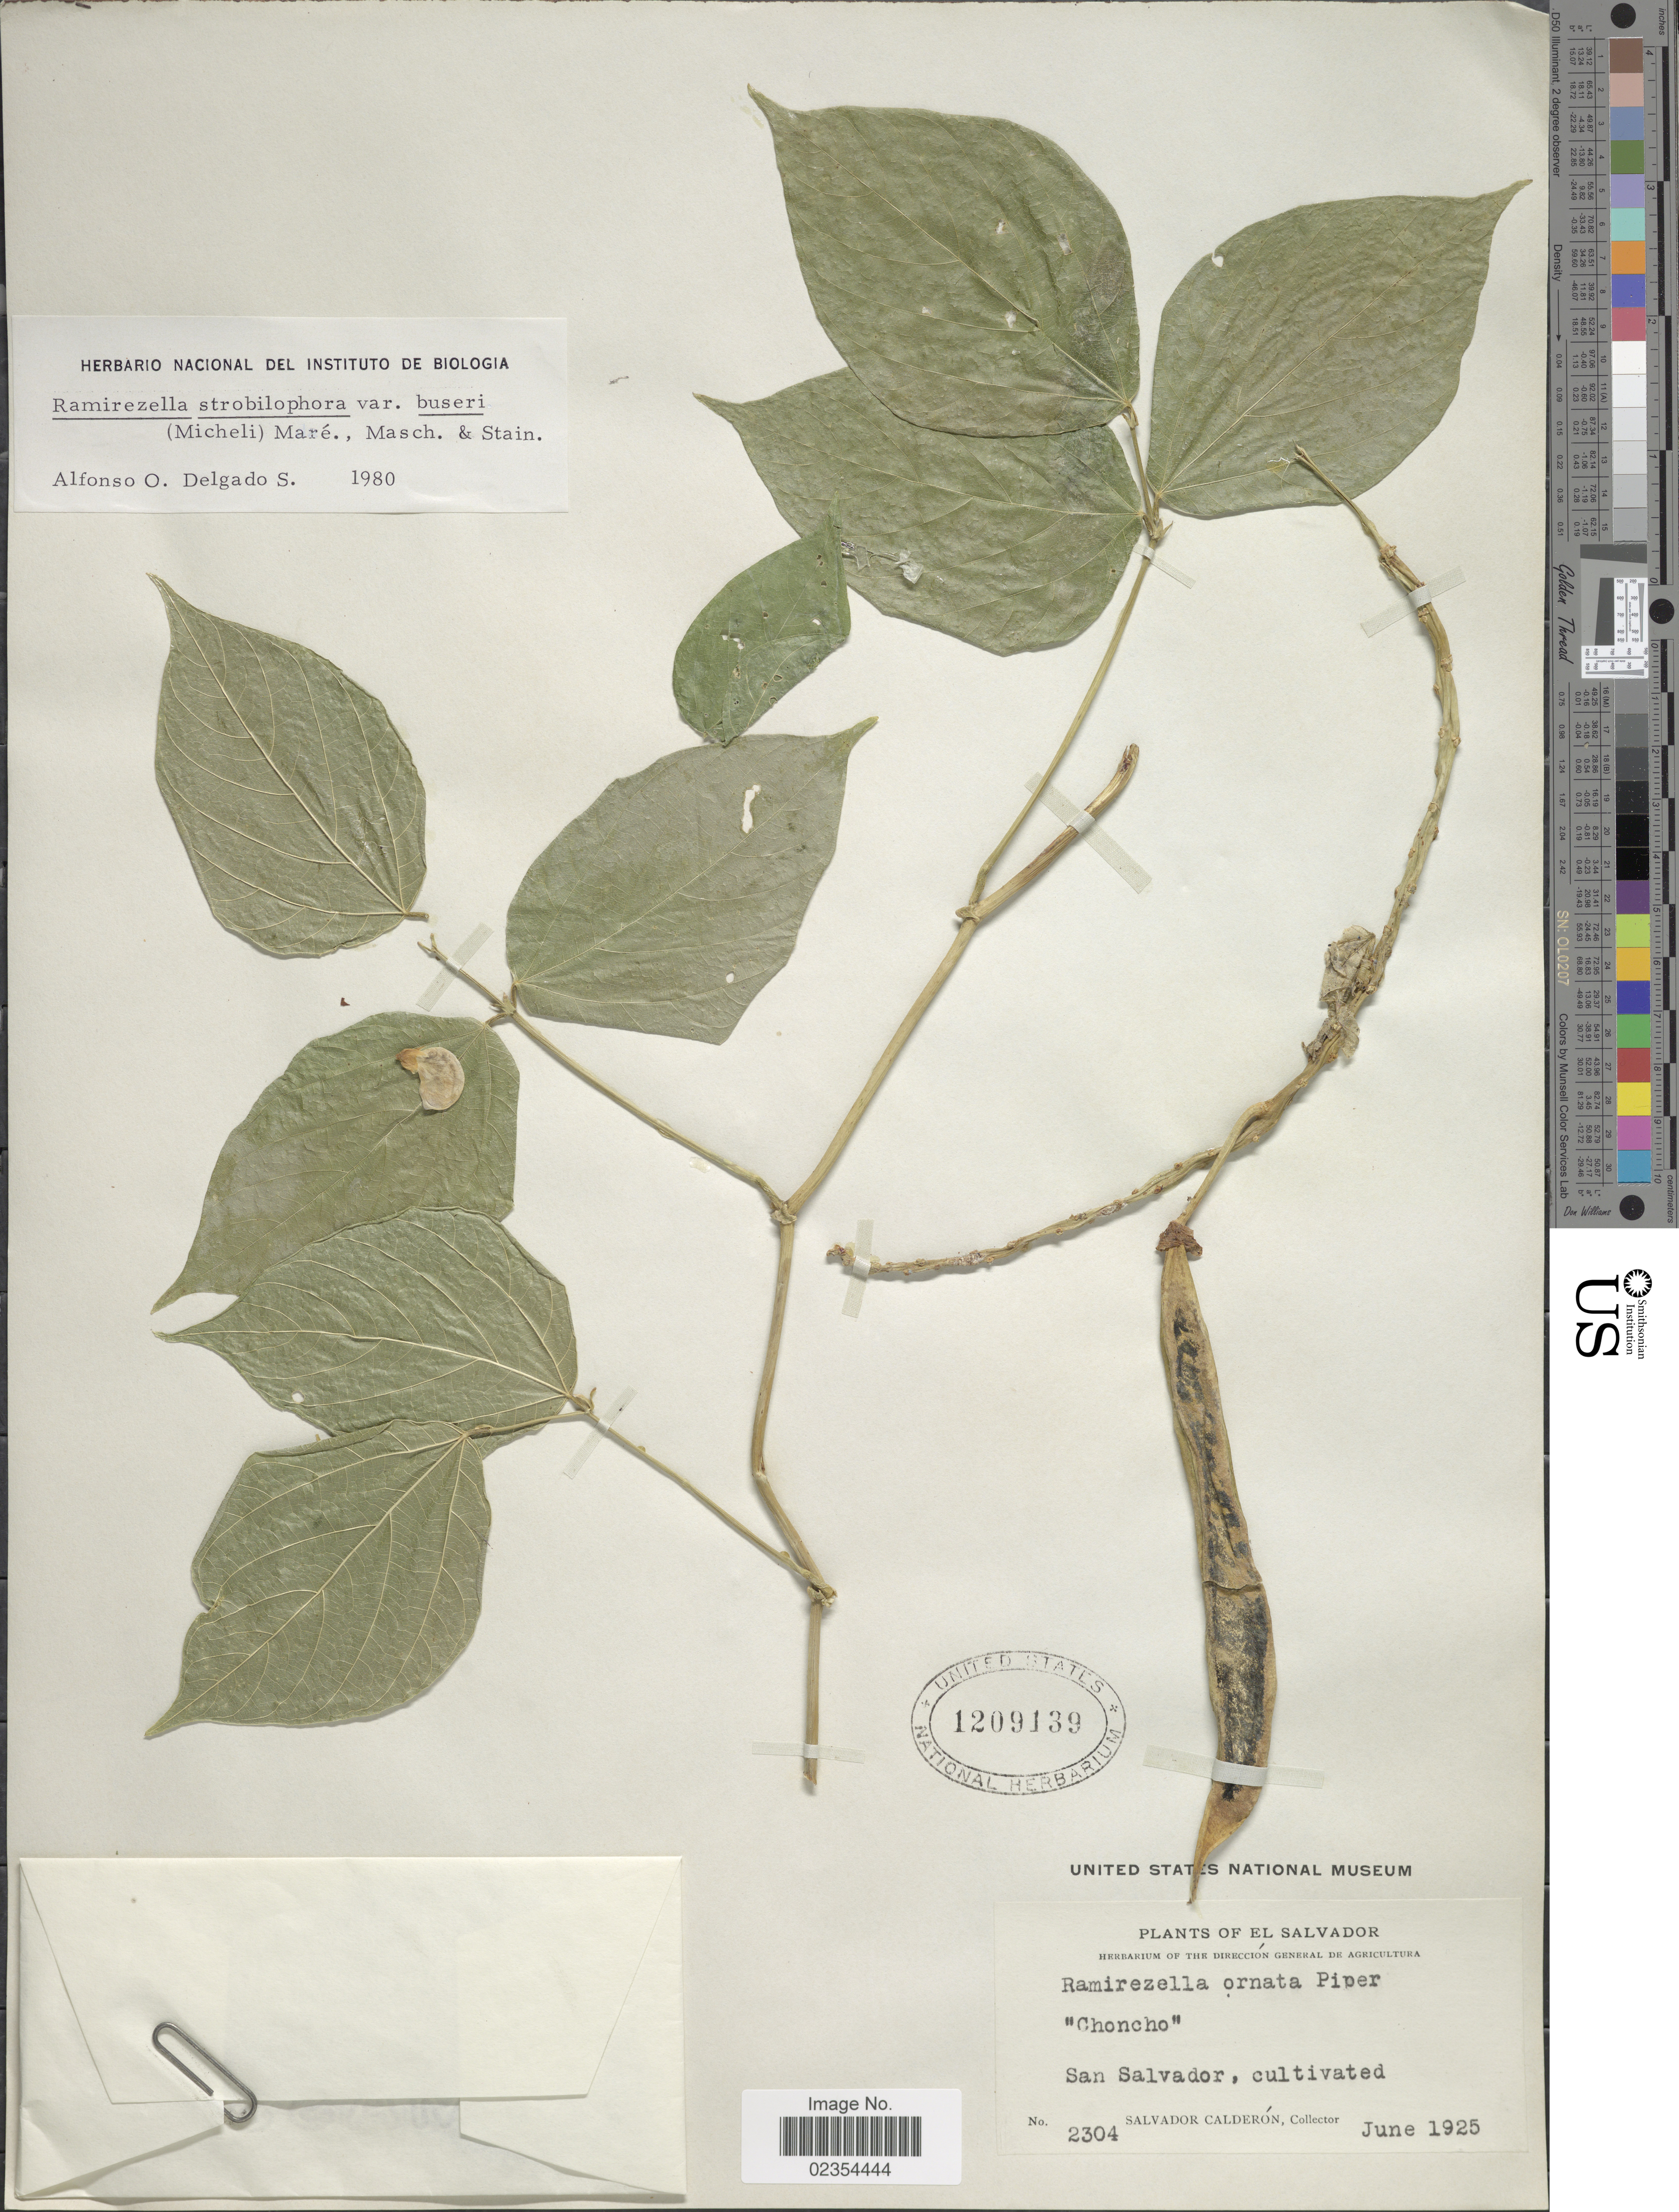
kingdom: Plantae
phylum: Tracheophyta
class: Magnoliopsida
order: Fabales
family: Fabaceae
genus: Ramirezella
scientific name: Ramirezella strobilophora var. buseri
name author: (B.L. Rob.) Rose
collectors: S. Calderón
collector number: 2304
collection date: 1925-06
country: El Salvador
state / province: San Salvador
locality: Cultivated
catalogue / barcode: US 1209139